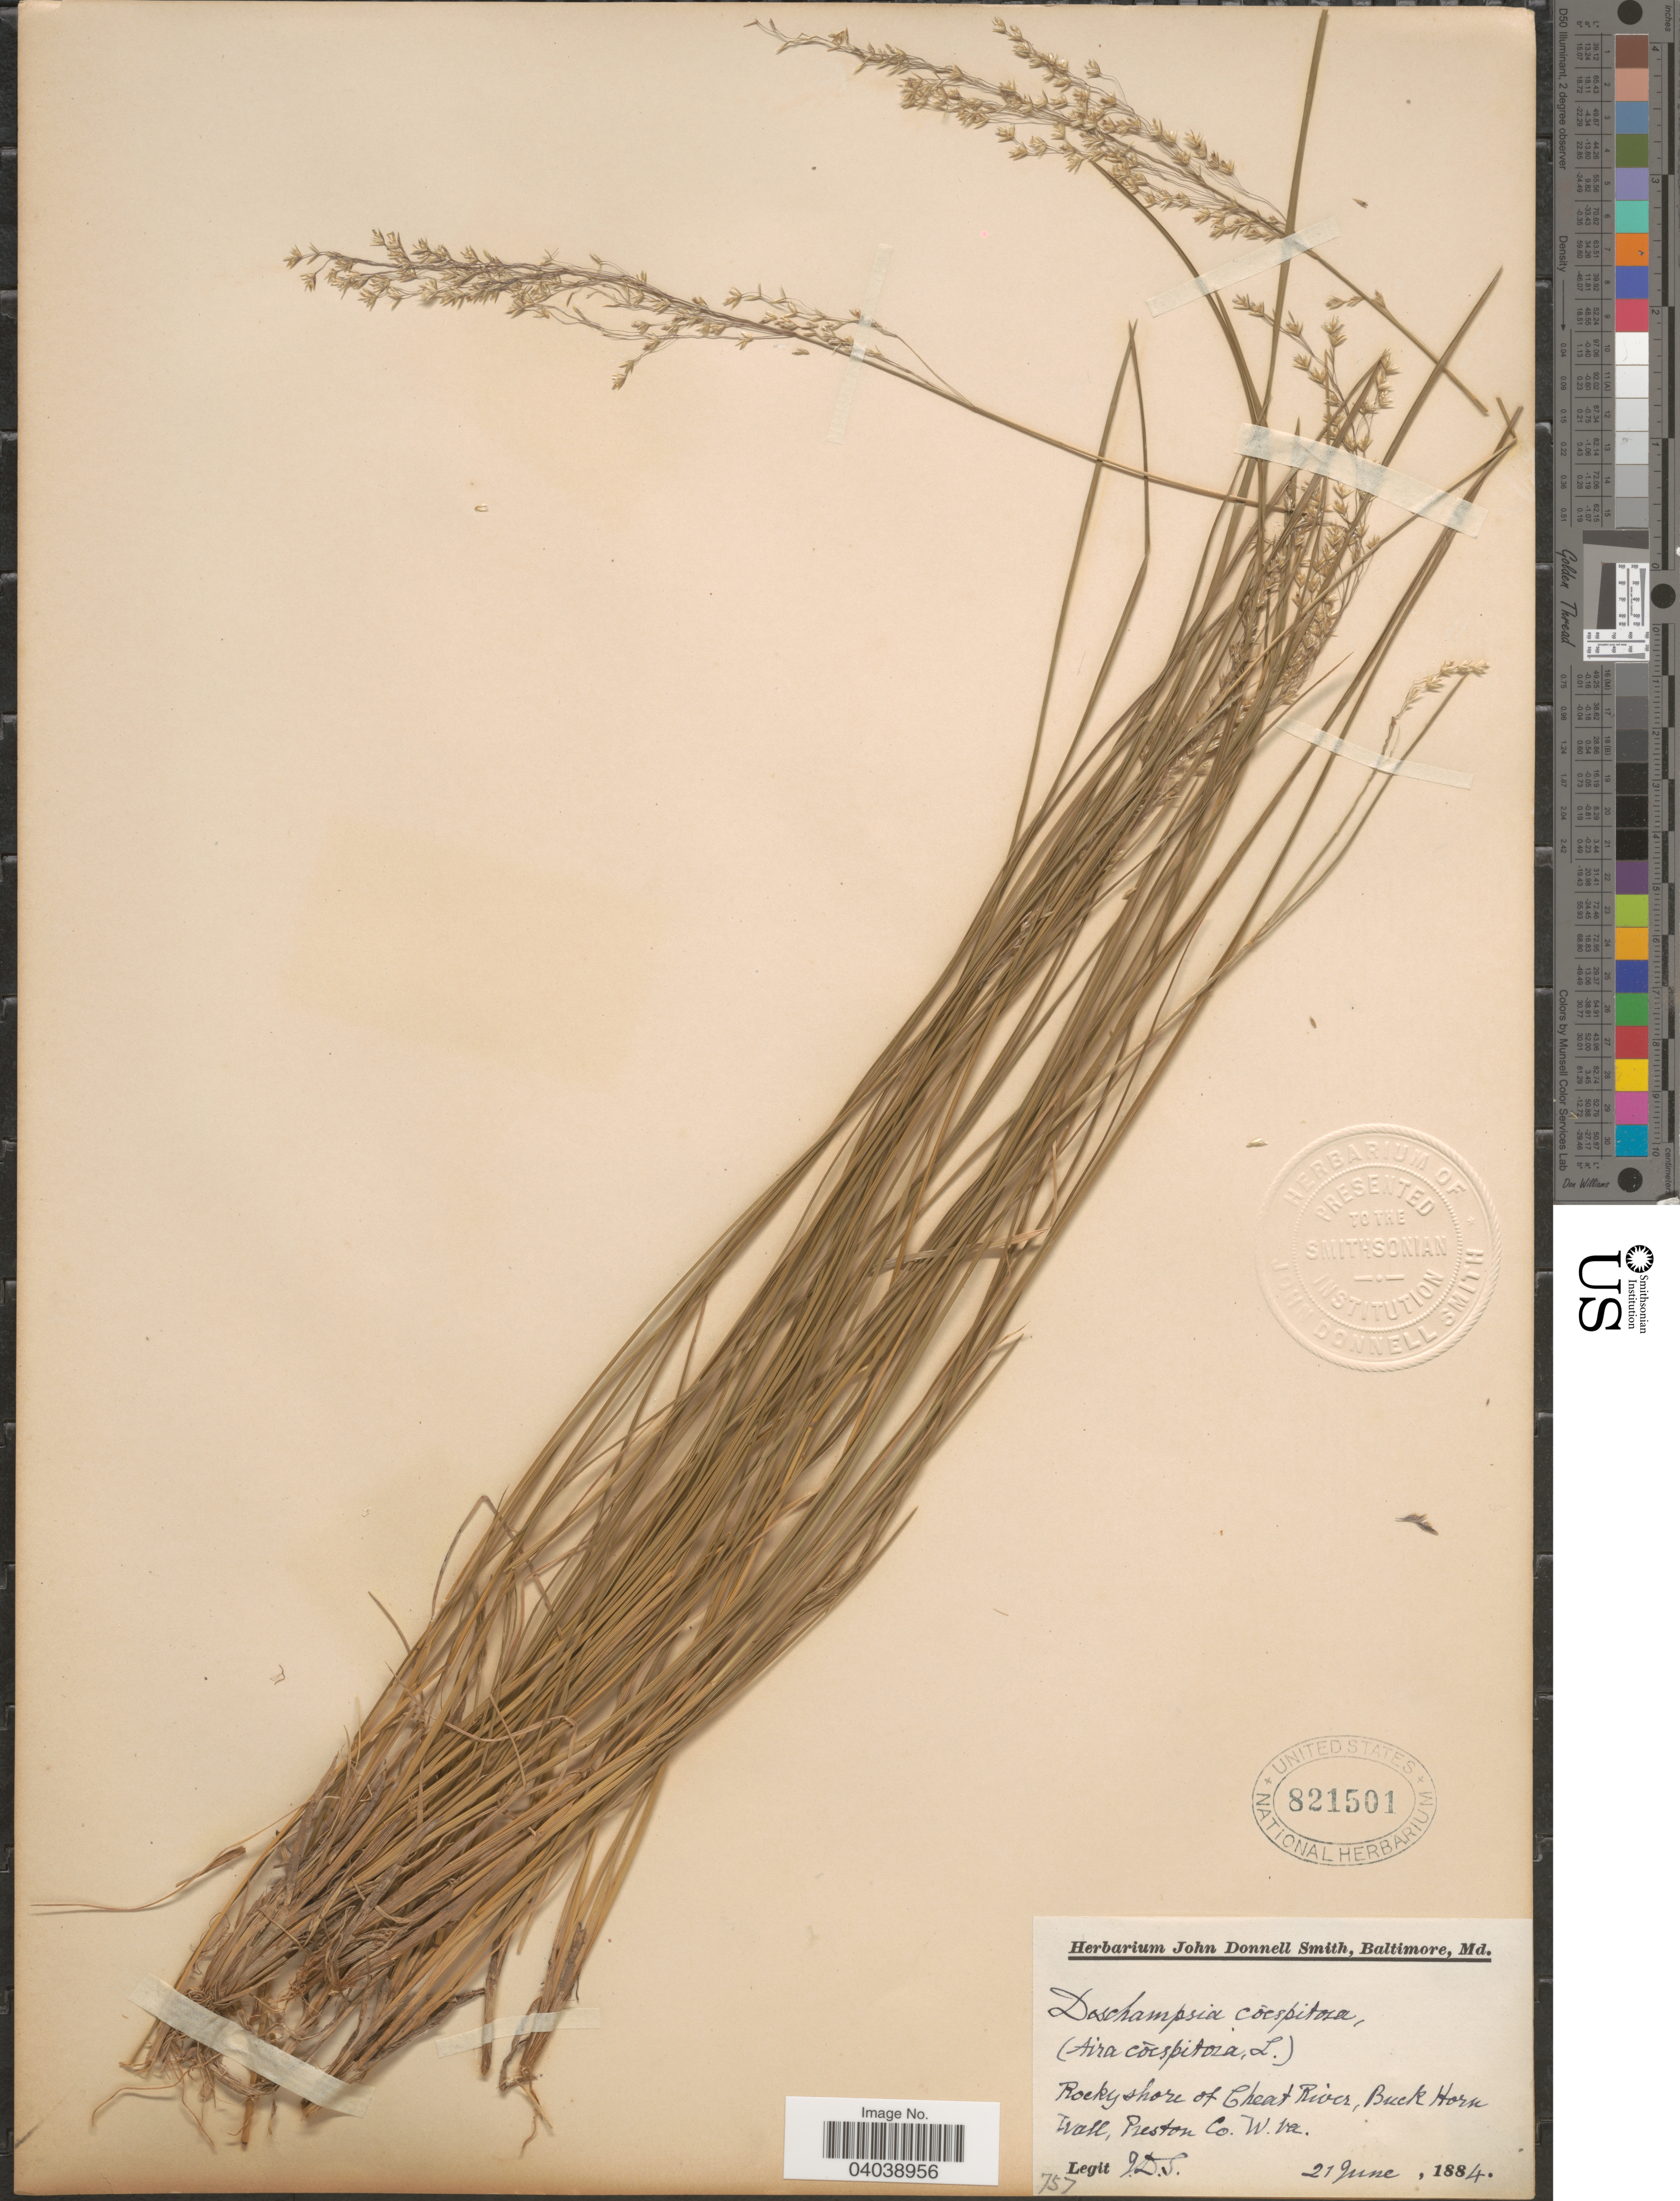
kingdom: Plantae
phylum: Tracheophyta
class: Liliopsida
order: Poales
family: Poaceae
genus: Deschampsia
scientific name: Deschampsia cespitosa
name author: (L.) P. Beauv.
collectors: J. Donnell Smith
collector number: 757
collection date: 1884-06-21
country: United States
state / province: West Virginia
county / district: Preston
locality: Rocky shore of Cheat River, buck Horn Wall, Preston Co.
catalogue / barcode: US 821501